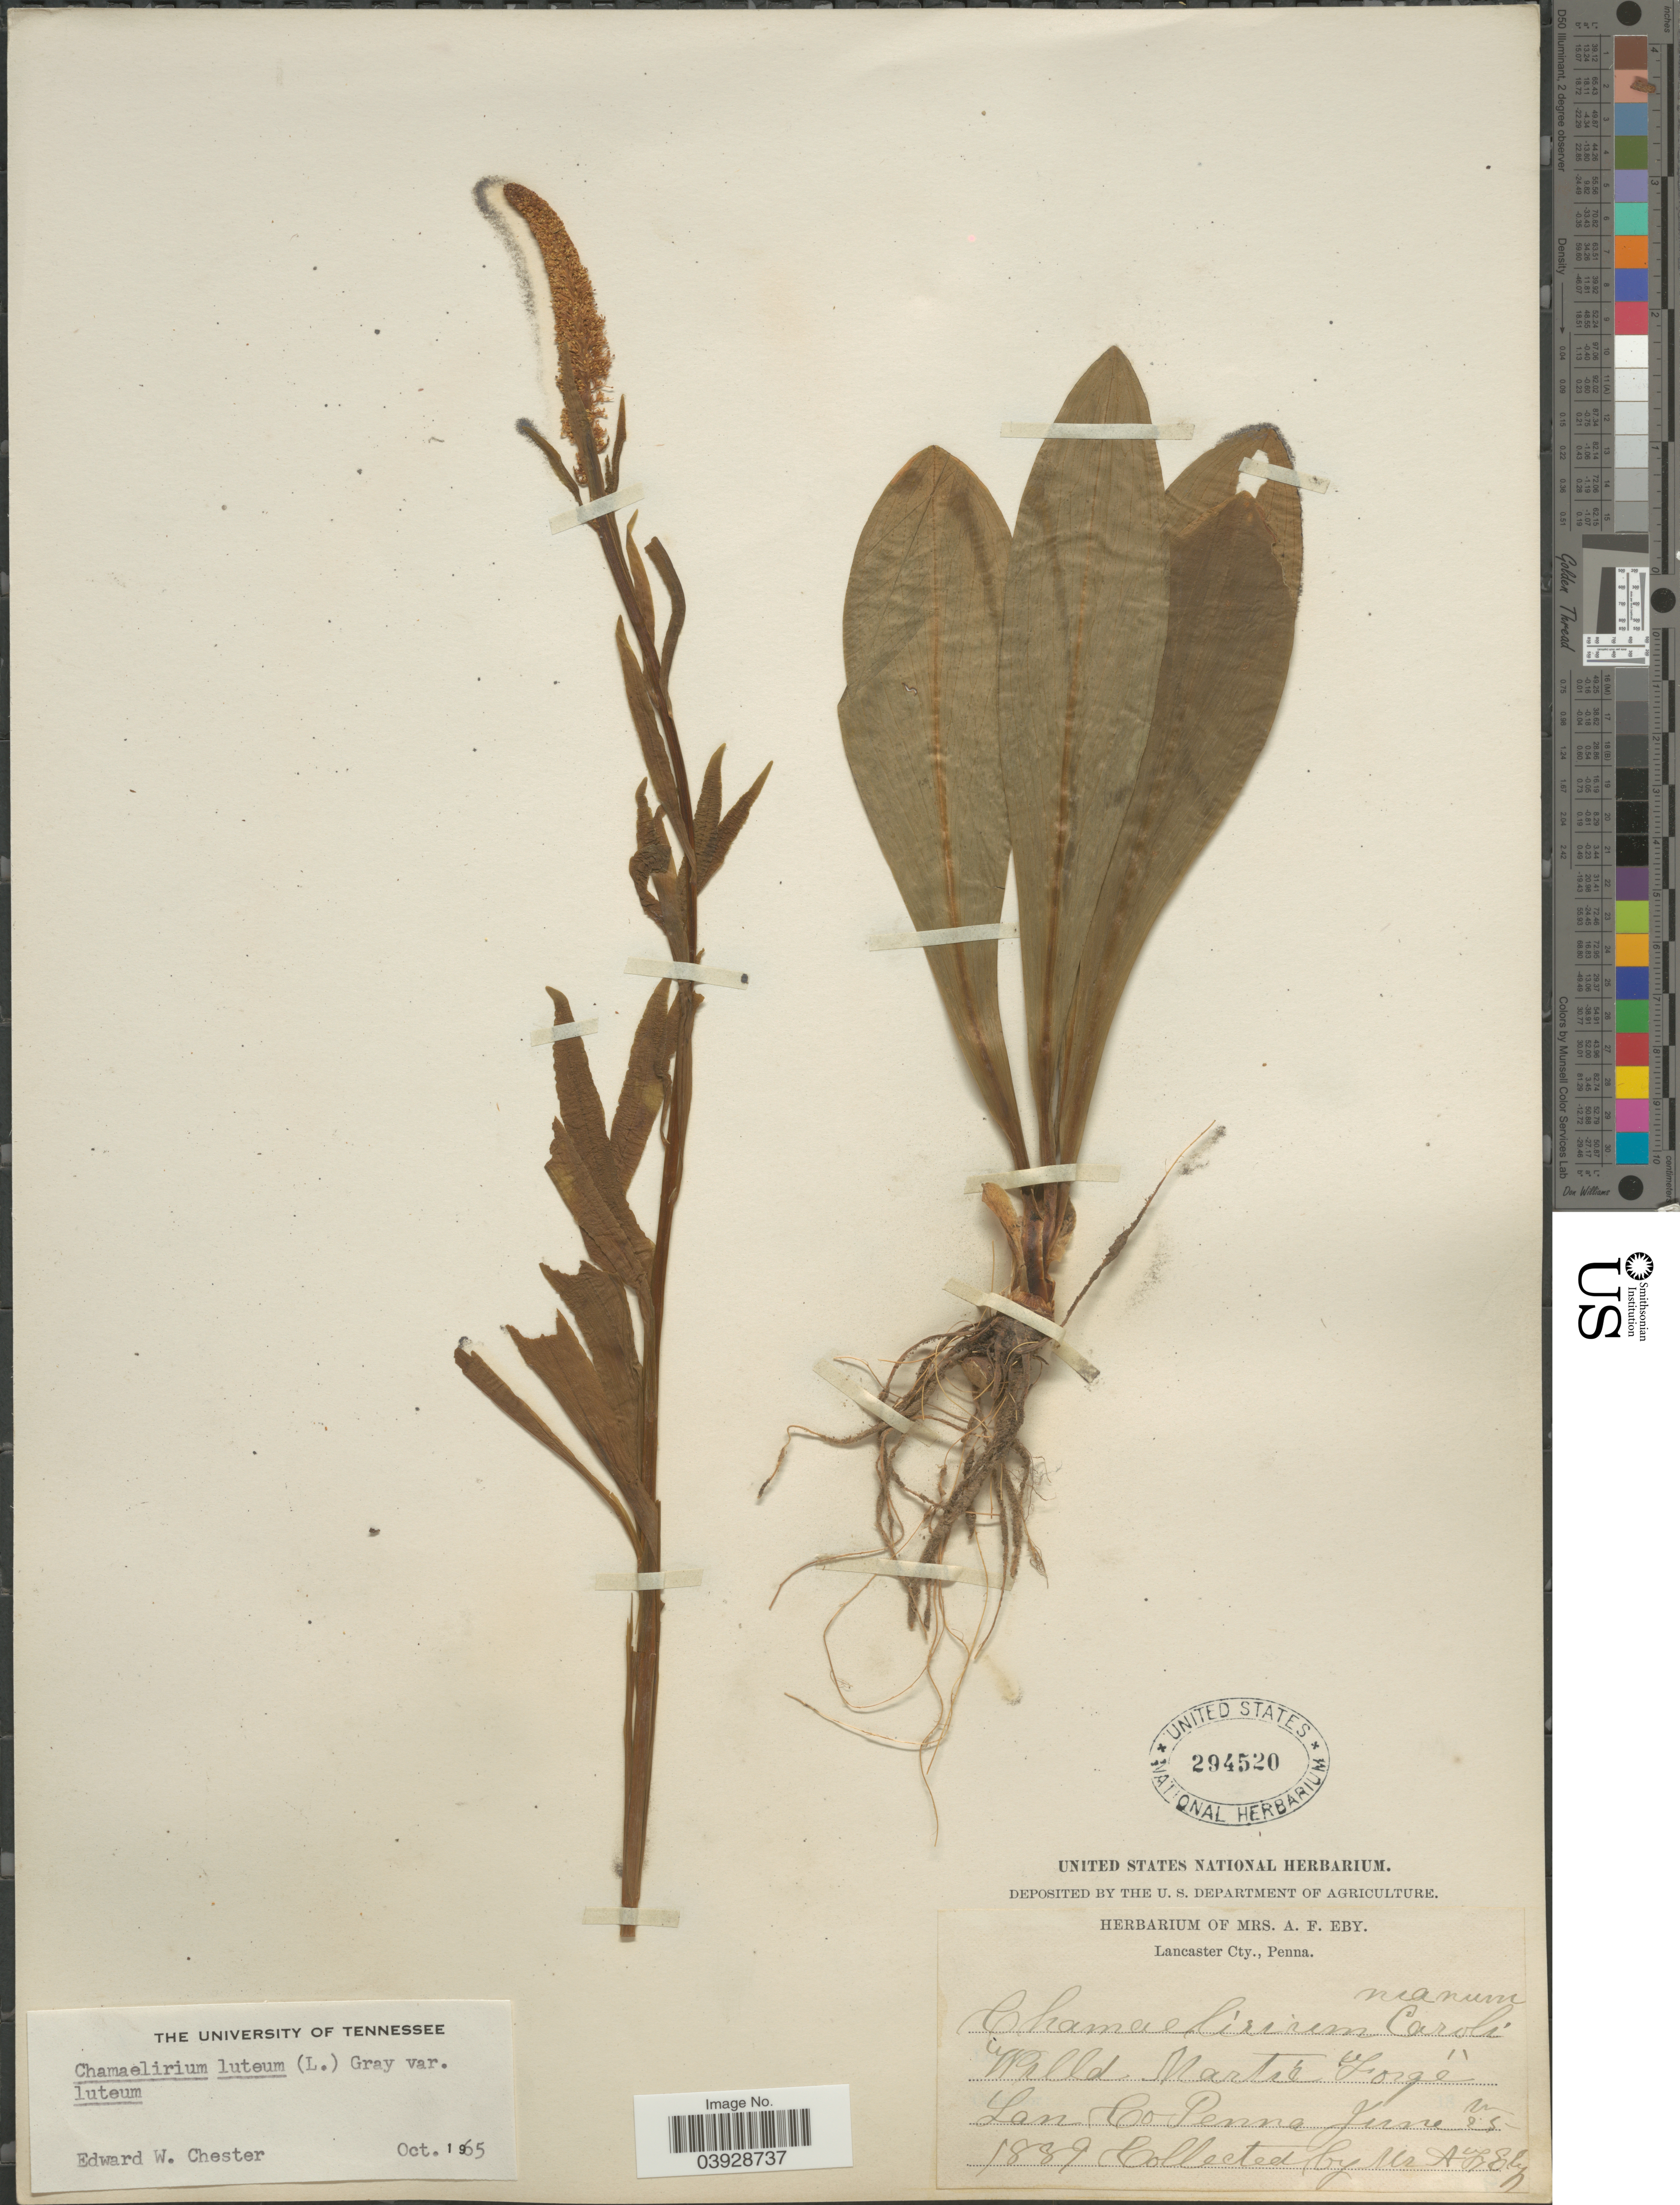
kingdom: Plantae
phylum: Tracheophyta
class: Liliopsida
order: Liliales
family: Melanthiaceae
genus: Chamaelirium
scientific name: Chamaelirium luteum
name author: (L.) A. Gray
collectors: Mrs. A. F. Eby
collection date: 1889-06-25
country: United States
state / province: Pennsylvania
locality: Wild [interpreted] Martic Forge Lan Co.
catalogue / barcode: US 294520